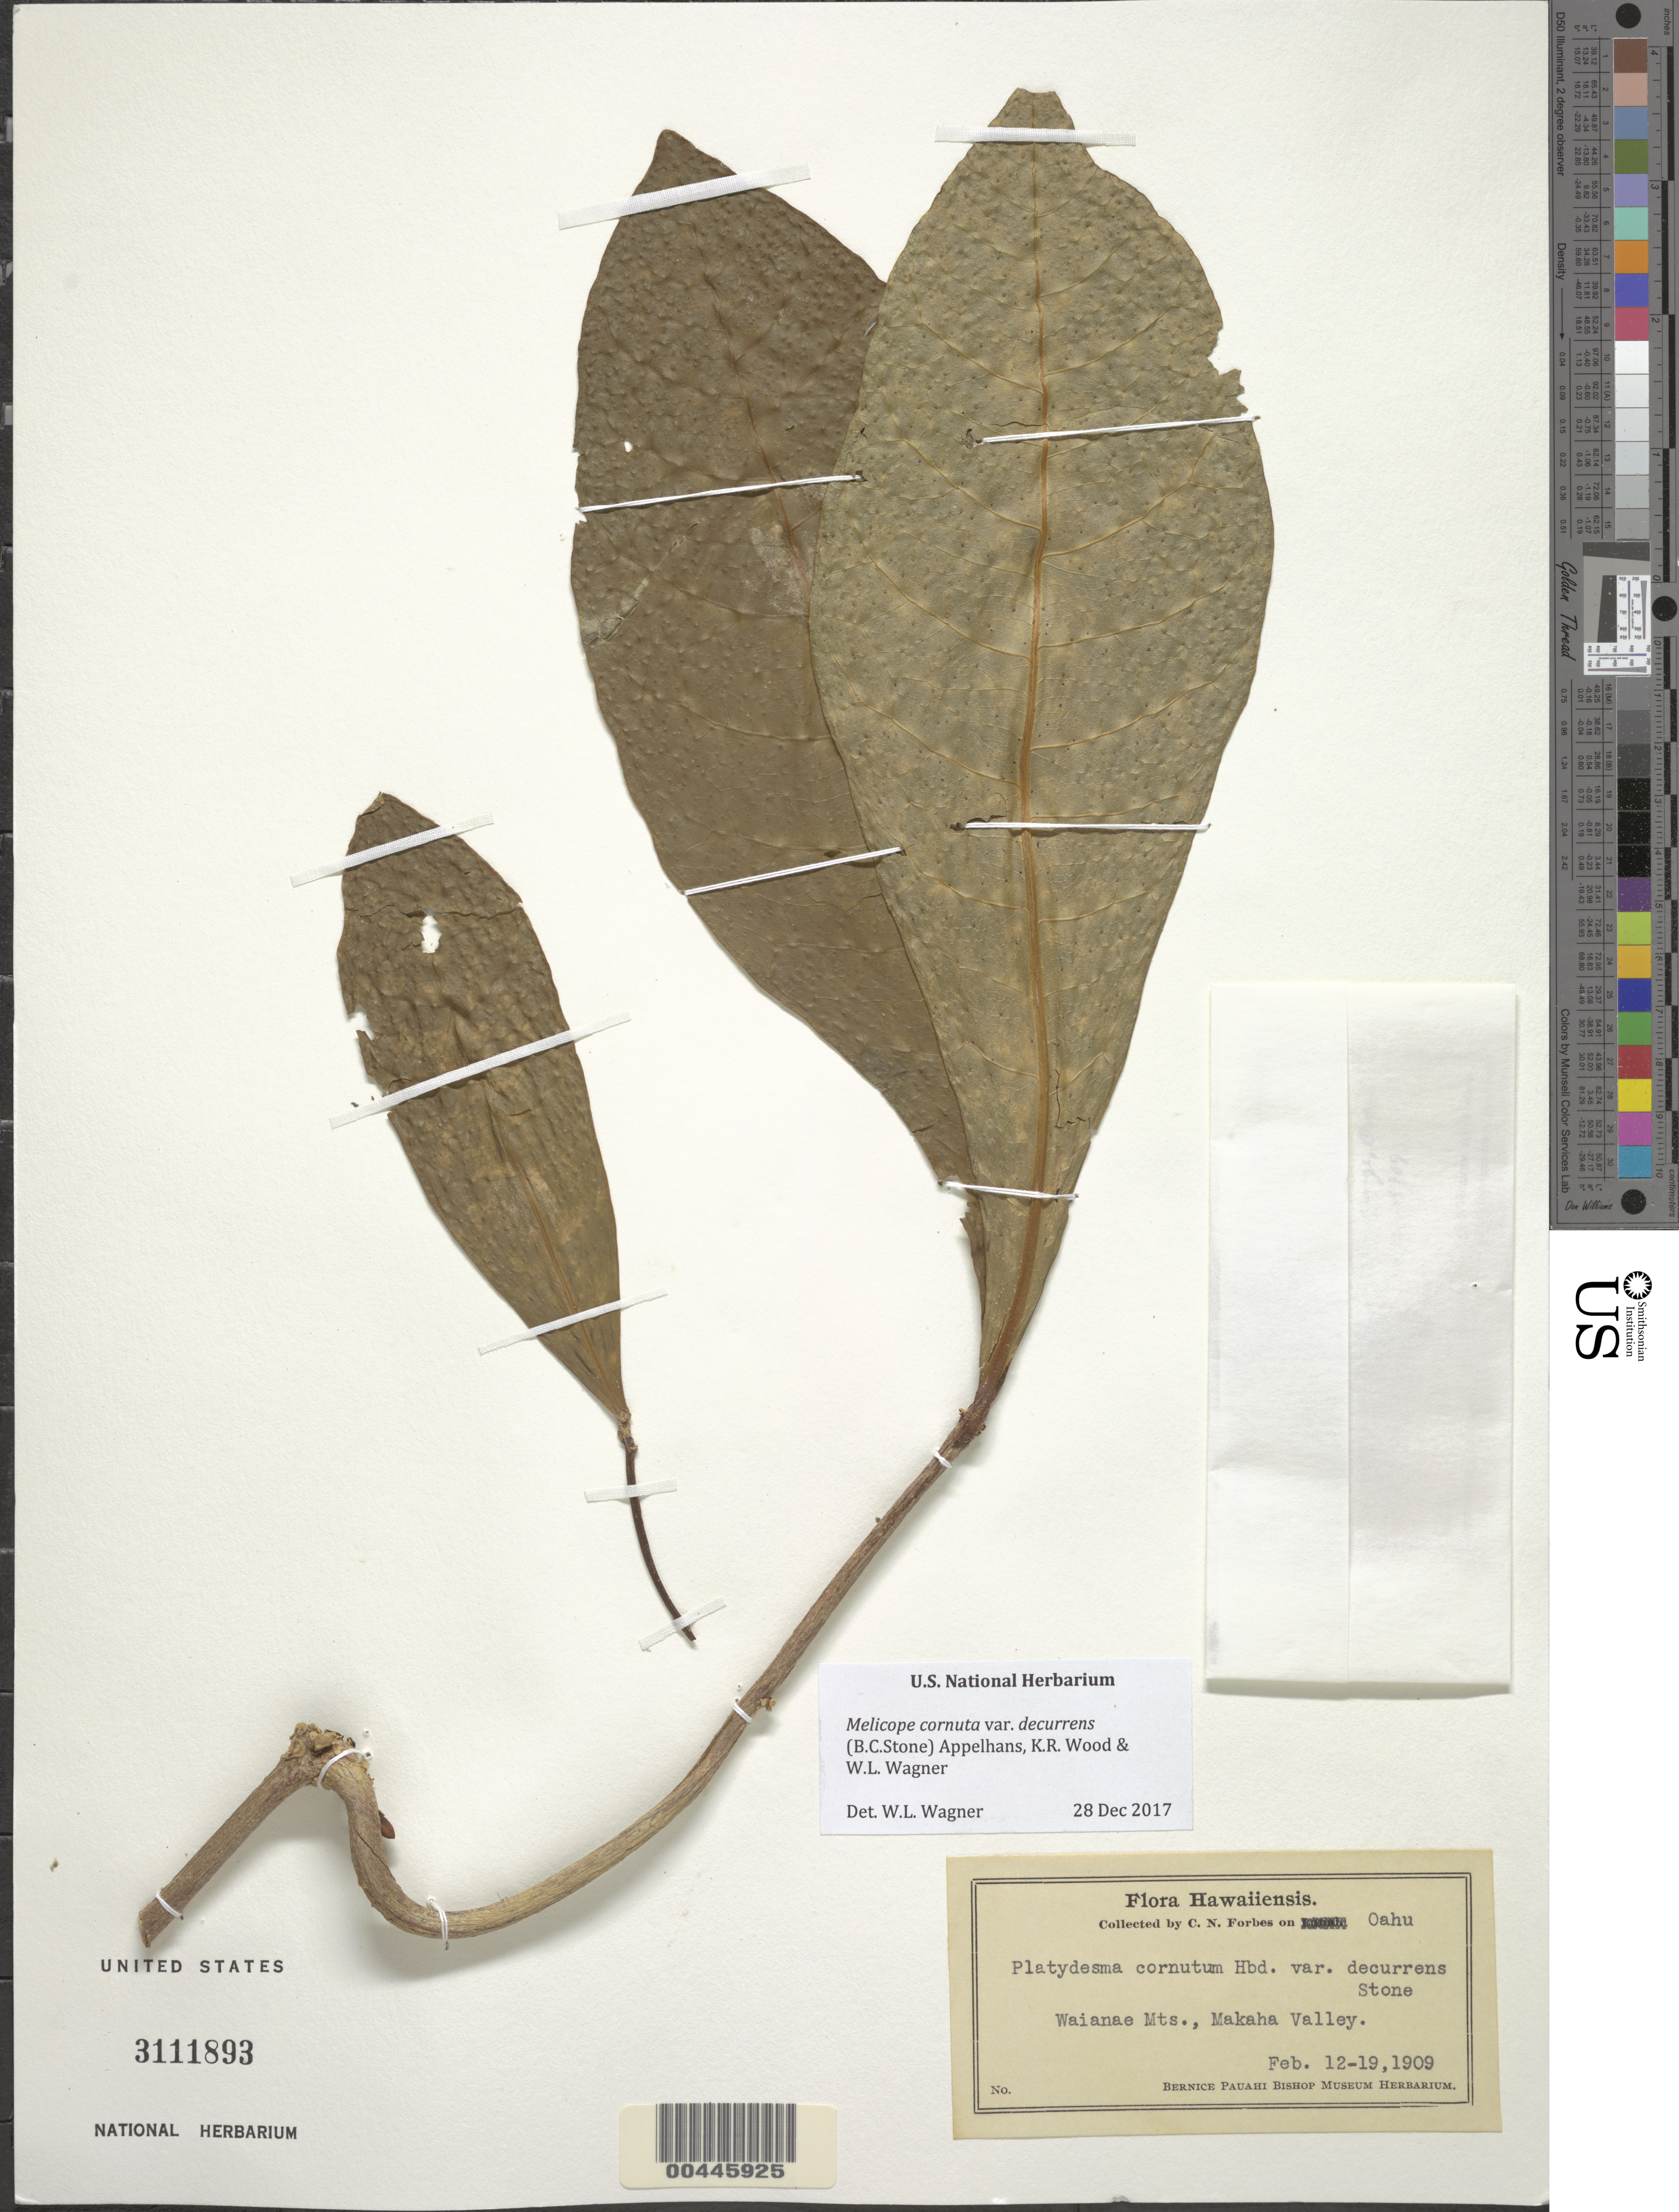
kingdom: Plantae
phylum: Tracheophyta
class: Magnoliopsida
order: Sapindales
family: Rutaceae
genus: Melicope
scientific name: Melicope cornuta var. decurrens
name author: (Hillebr.) Appelhans et al.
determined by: Wagner, W. L., (BOT), Smithsonian Institution - National Museum of Natural History (UNITED STATES)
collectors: C. N. Forbes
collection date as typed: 12 Feb 1909 to 19 Feb 1909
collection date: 1909-02-12/1909-02-19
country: United States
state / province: Hawaii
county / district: Honolulu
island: Oahu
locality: Waianae Mts., Makaha Valley, Kaala Range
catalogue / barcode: US 3111893